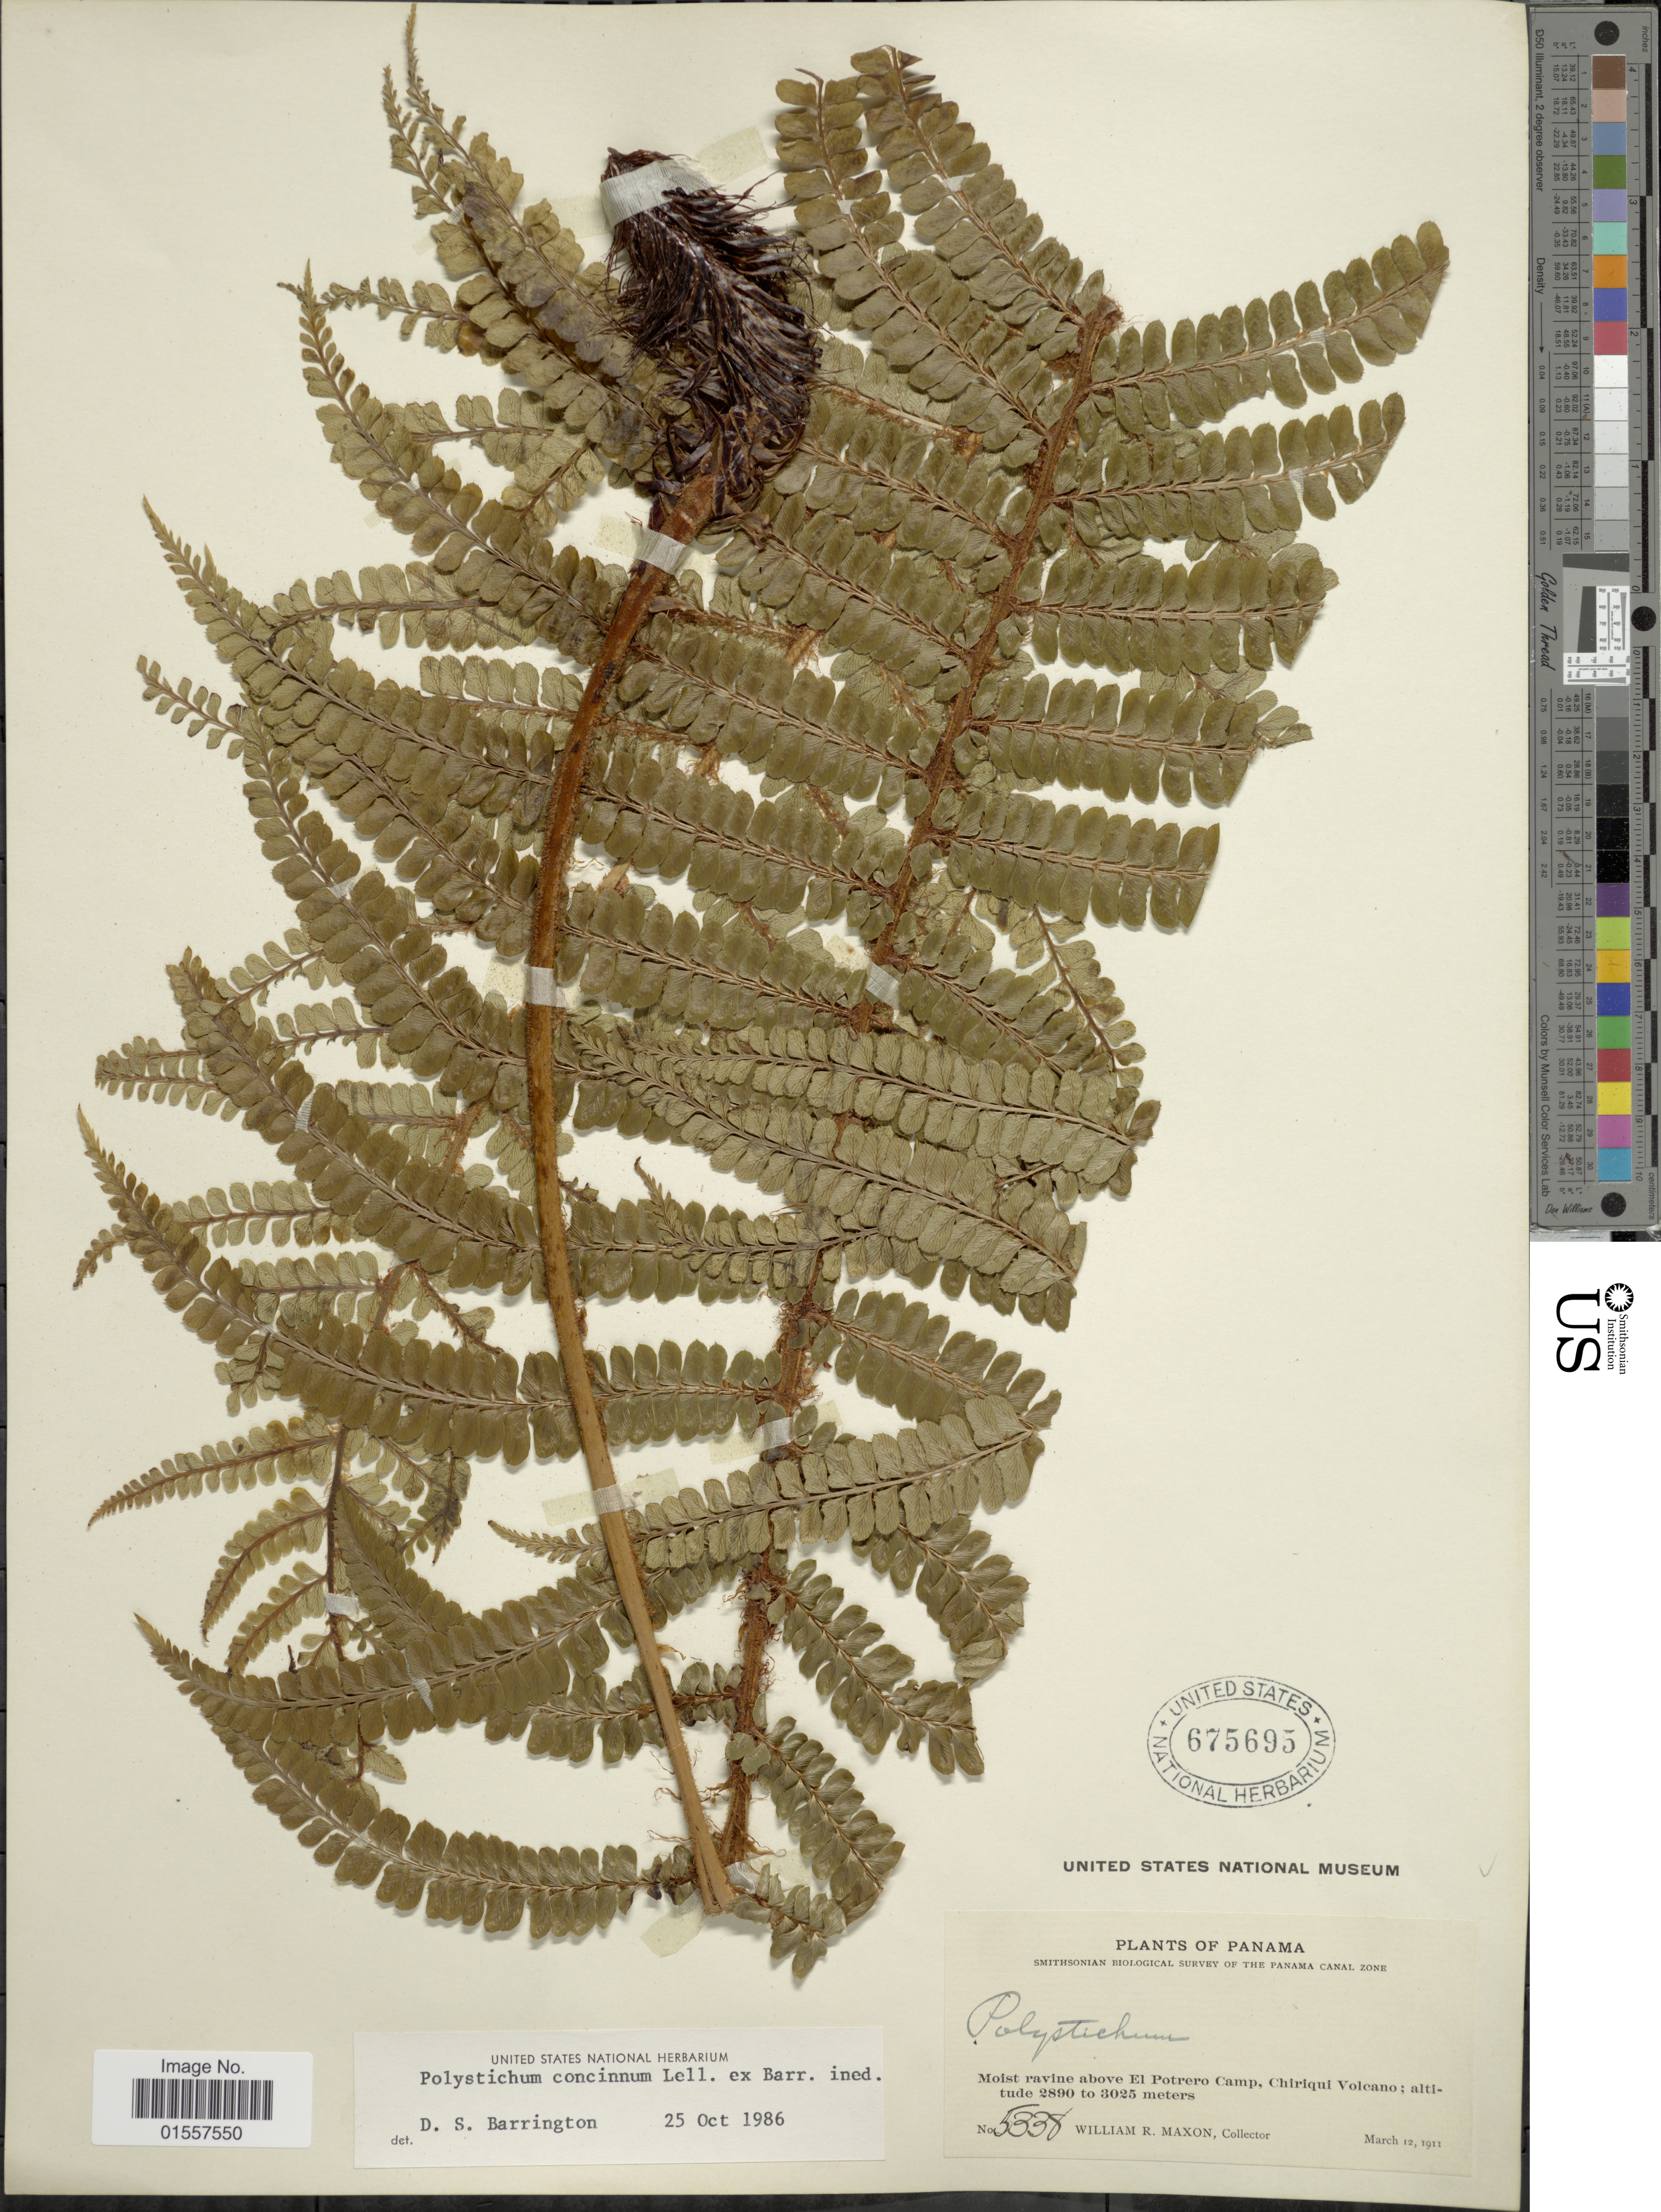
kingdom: Plantae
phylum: Tracheophyta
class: Polypodiopsida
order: Polypodiales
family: Dryopteridaceae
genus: Polystichum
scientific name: Polystichum concinnum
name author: Lellinger ex Barrington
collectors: W. R. Maxon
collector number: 5338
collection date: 1911-03-12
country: Panama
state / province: Chiriqui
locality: Moist ravine above El Potrero Camp, Chiriqui Volcano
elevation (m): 2890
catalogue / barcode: US 675695